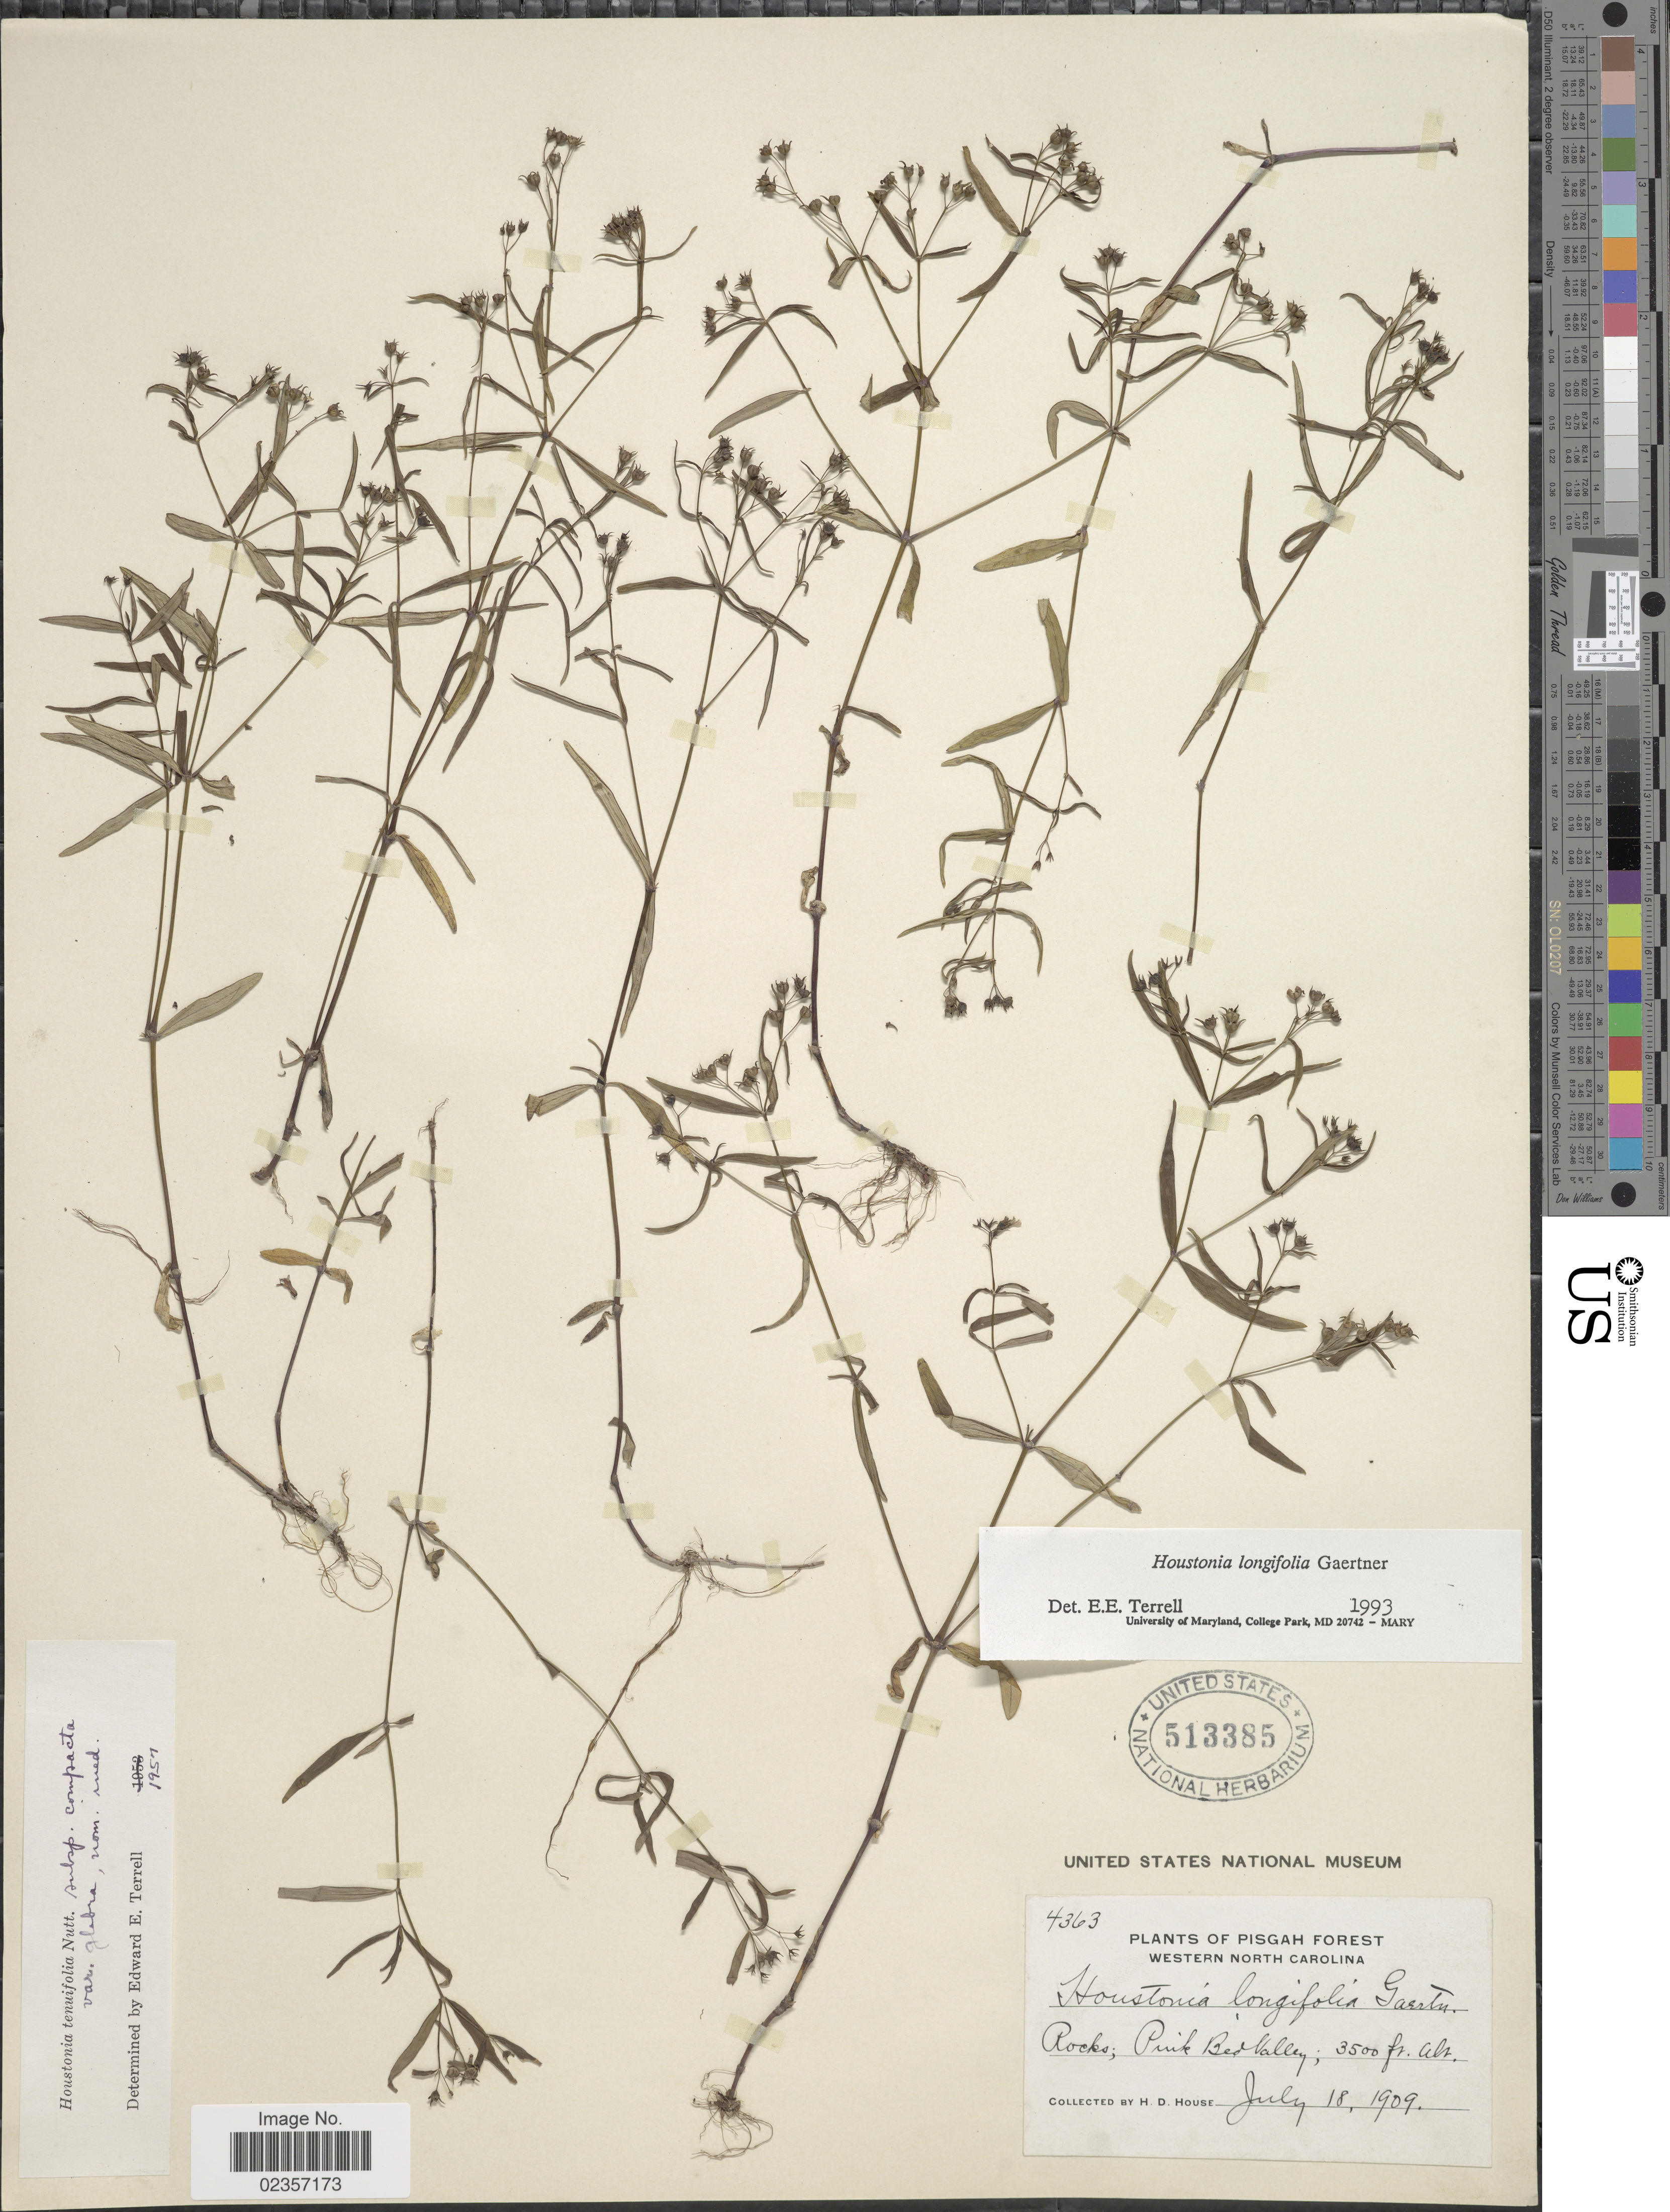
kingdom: Plantae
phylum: Tracheophyta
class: Magnoliopsida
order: Gentianales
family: Rubiaceae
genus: Houstonia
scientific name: Houstonia longifolia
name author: Gaertn.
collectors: H. D. House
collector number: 4363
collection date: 1909-07-18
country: United States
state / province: North Carolina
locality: Pisgah Forest, Western North Carolina, Rocks; Pink Bed Valley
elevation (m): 1067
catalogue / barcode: US 513385